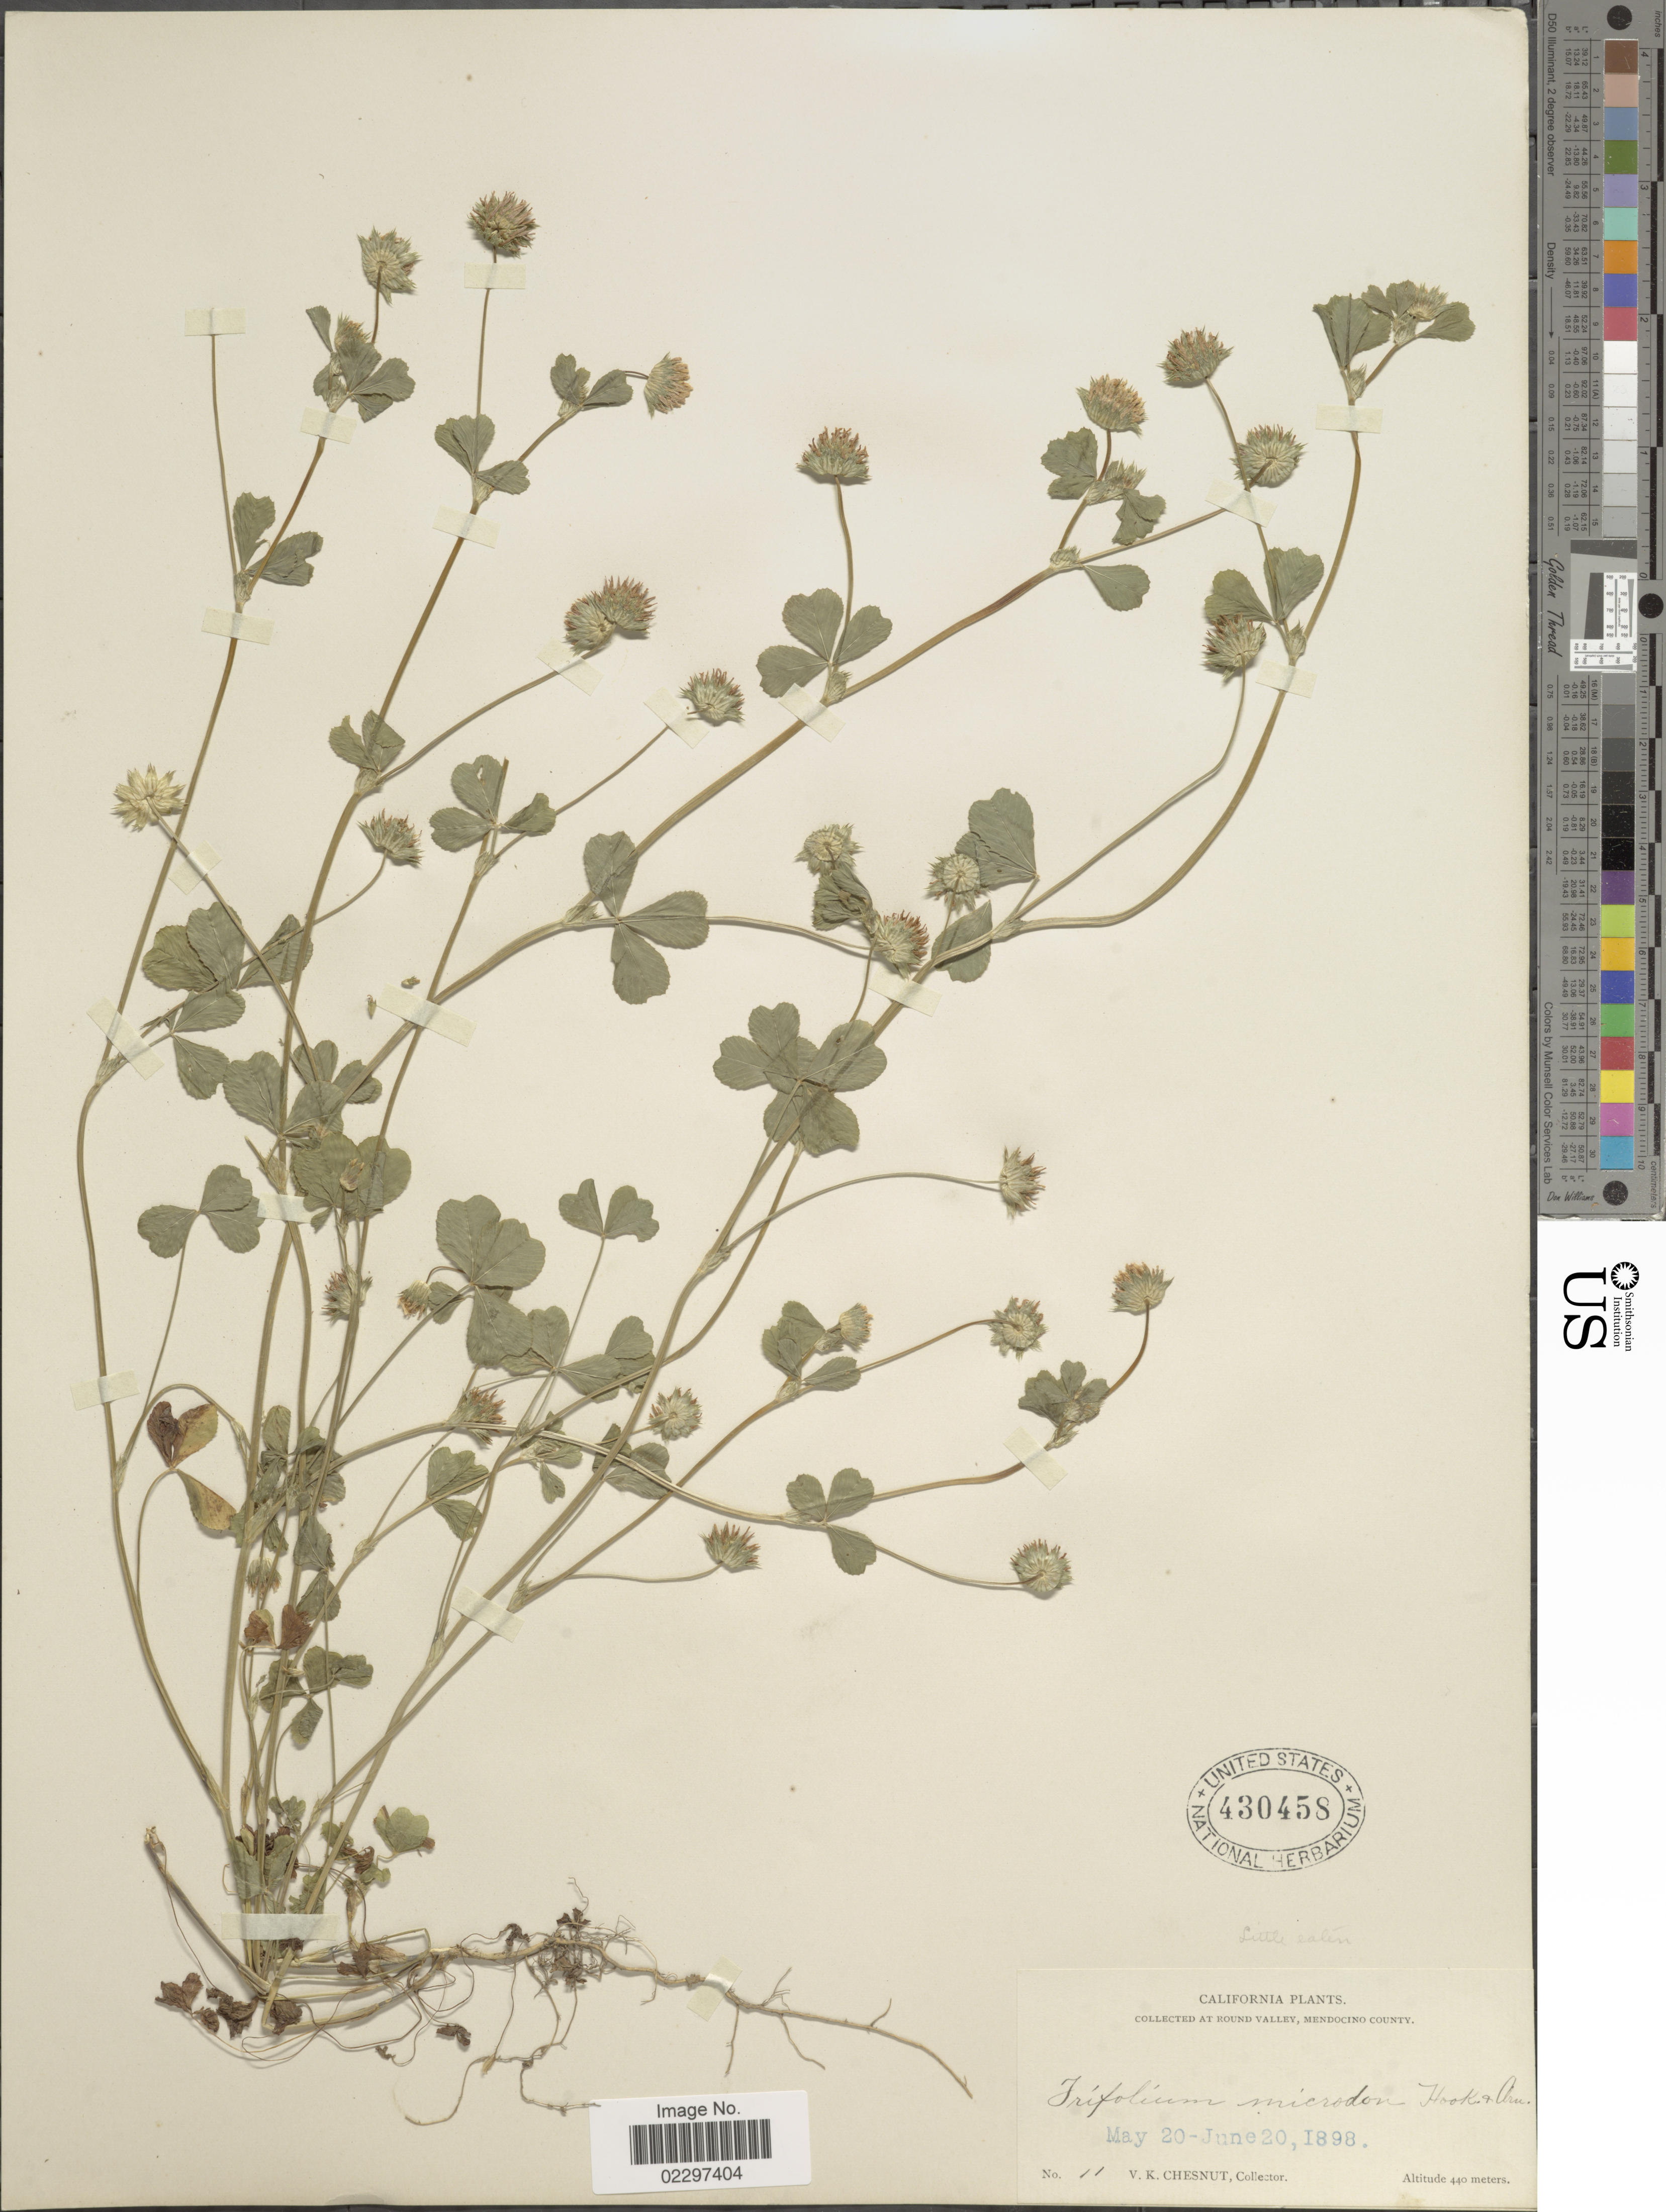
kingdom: Plantae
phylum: Tracheophyta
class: Magnoliopsida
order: Fabales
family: Fabaceae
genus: Trifolium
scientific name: Trifolium microdon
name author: Hook. & Arn.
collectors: V. Chesnut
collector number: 11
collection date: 1898-05-20/1898-06-20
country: United States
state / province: California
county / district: Mendocino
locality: Round Valley, Mendocino County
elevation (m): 440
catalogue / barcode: US 430458